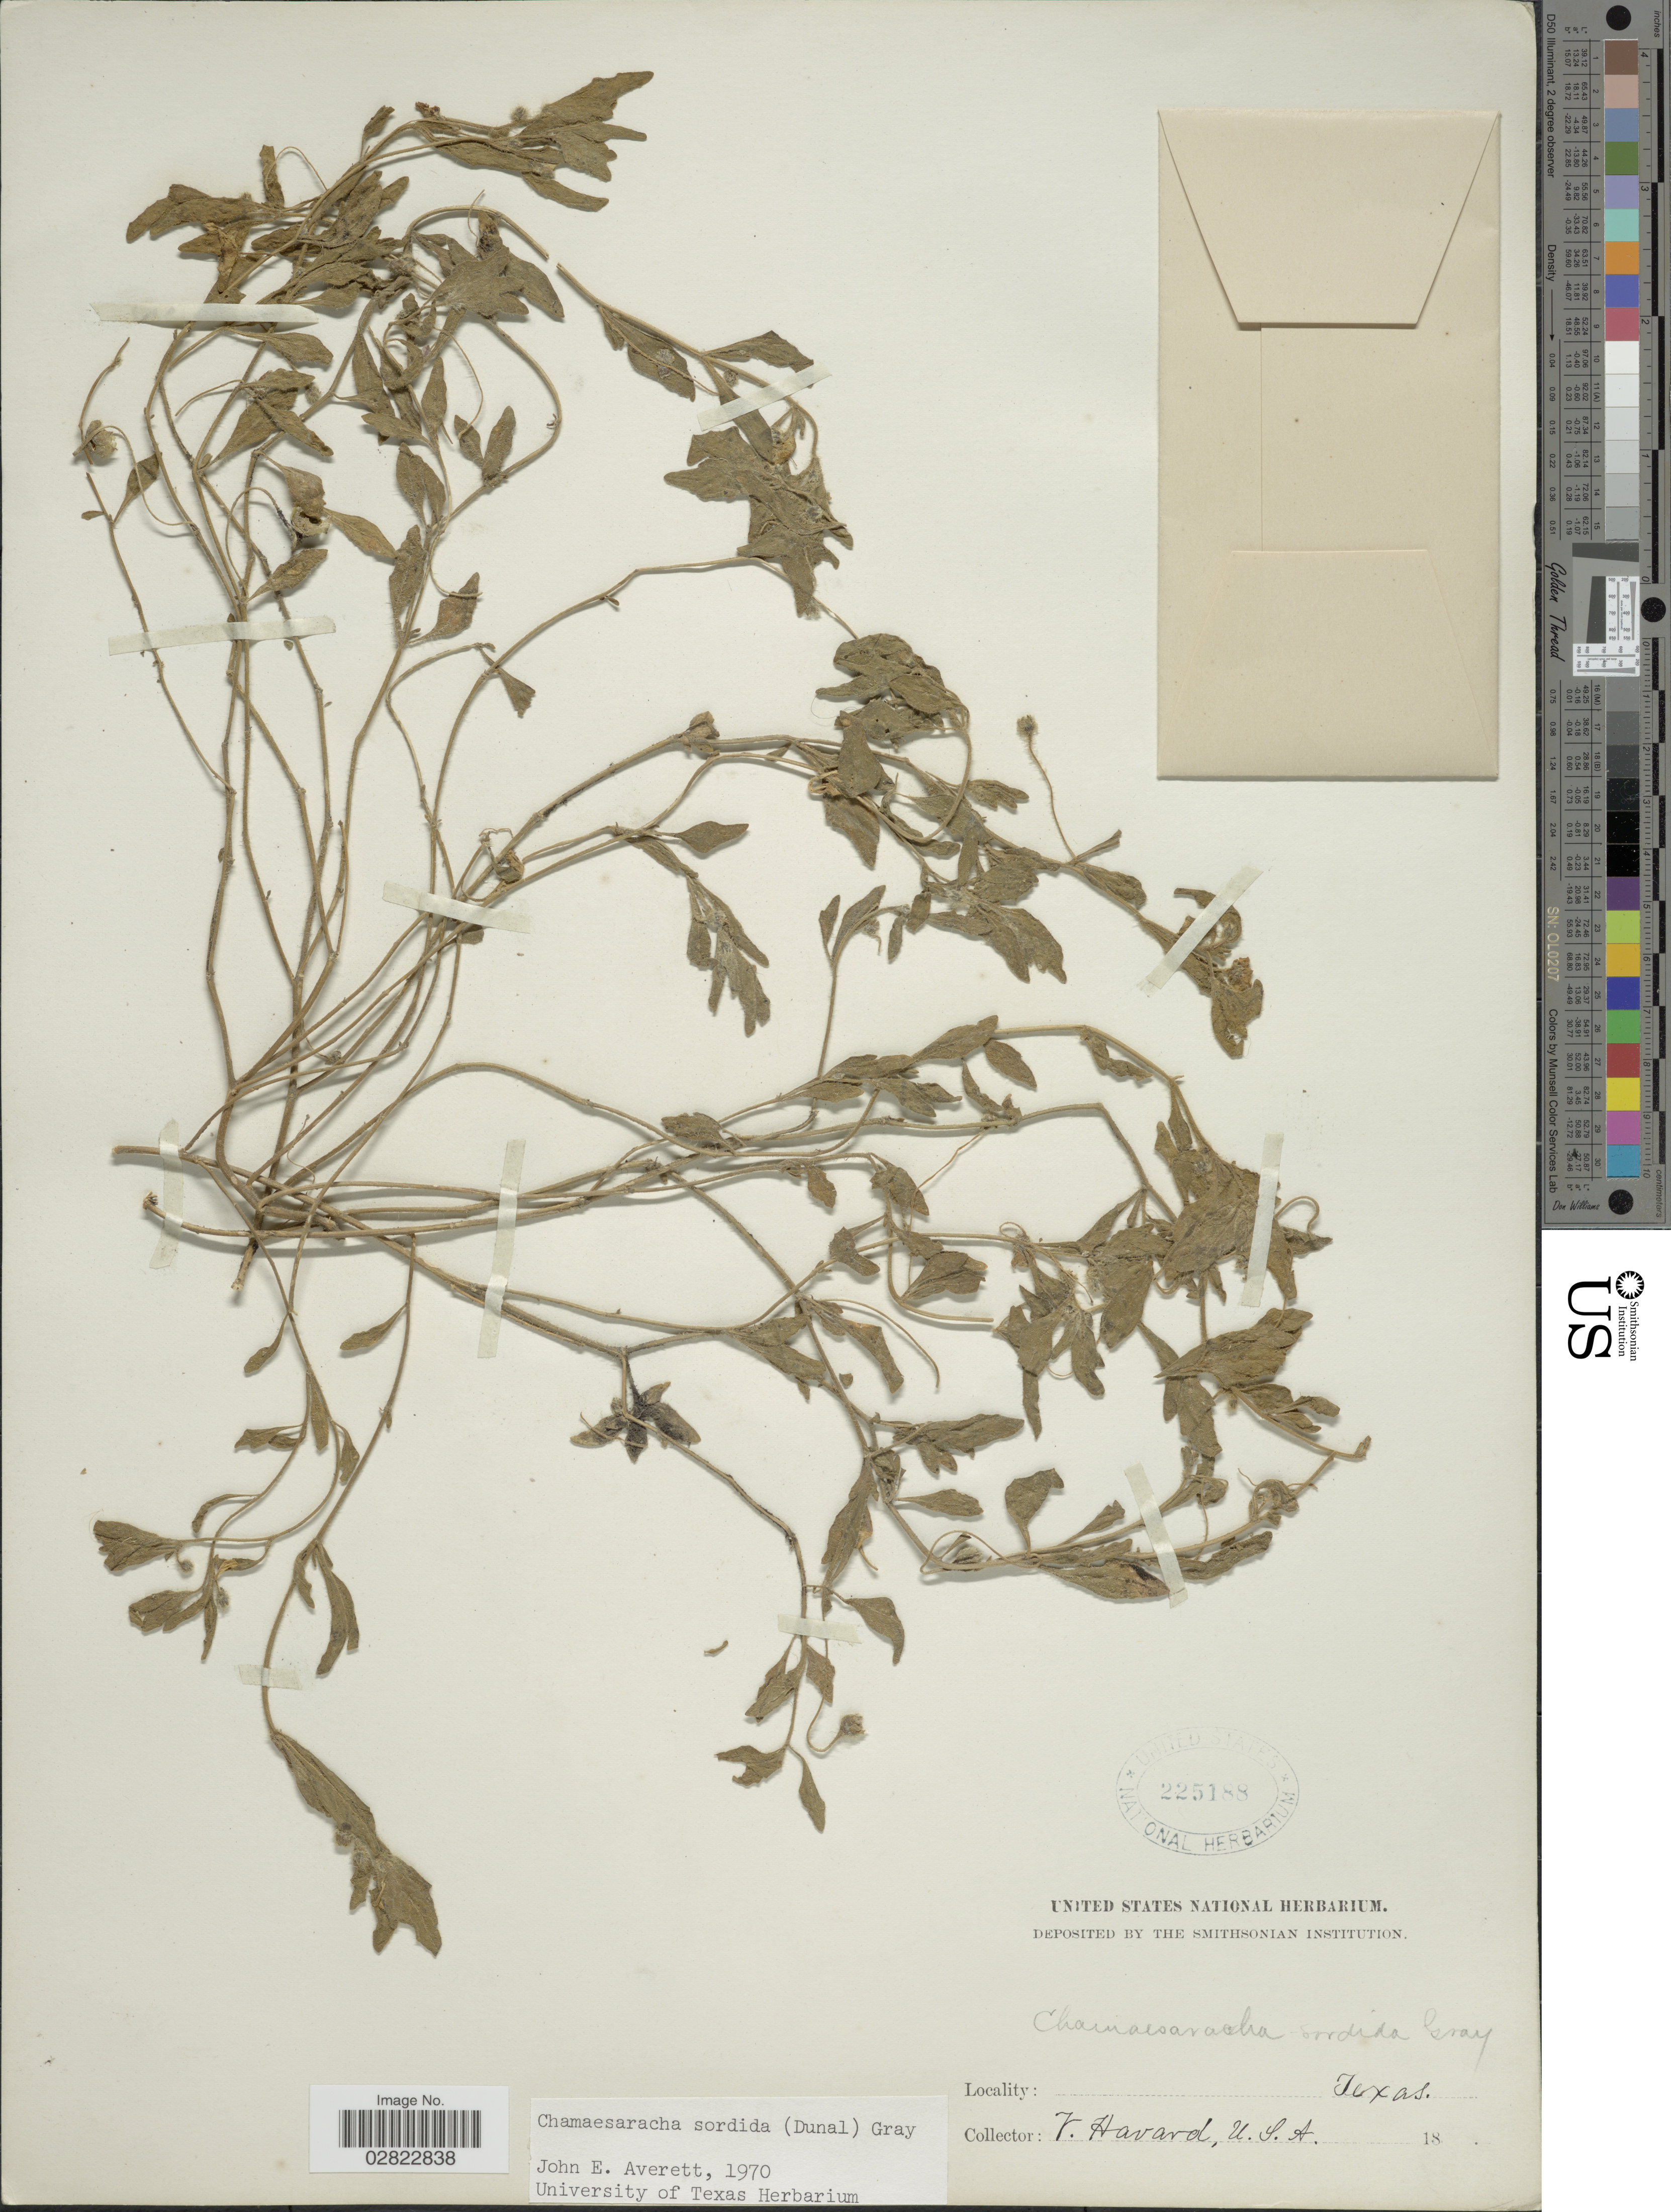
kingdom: Plantae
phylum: Tracheophyta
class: Magnoliopsida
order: Solanales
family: Solanaceae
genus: Chamaesaracha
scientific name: Chamaesaracha sordida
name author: (Dunal) S.F. Gray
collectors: V. Havard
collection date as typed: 18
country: United States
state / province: Texas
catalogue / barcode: US 225188